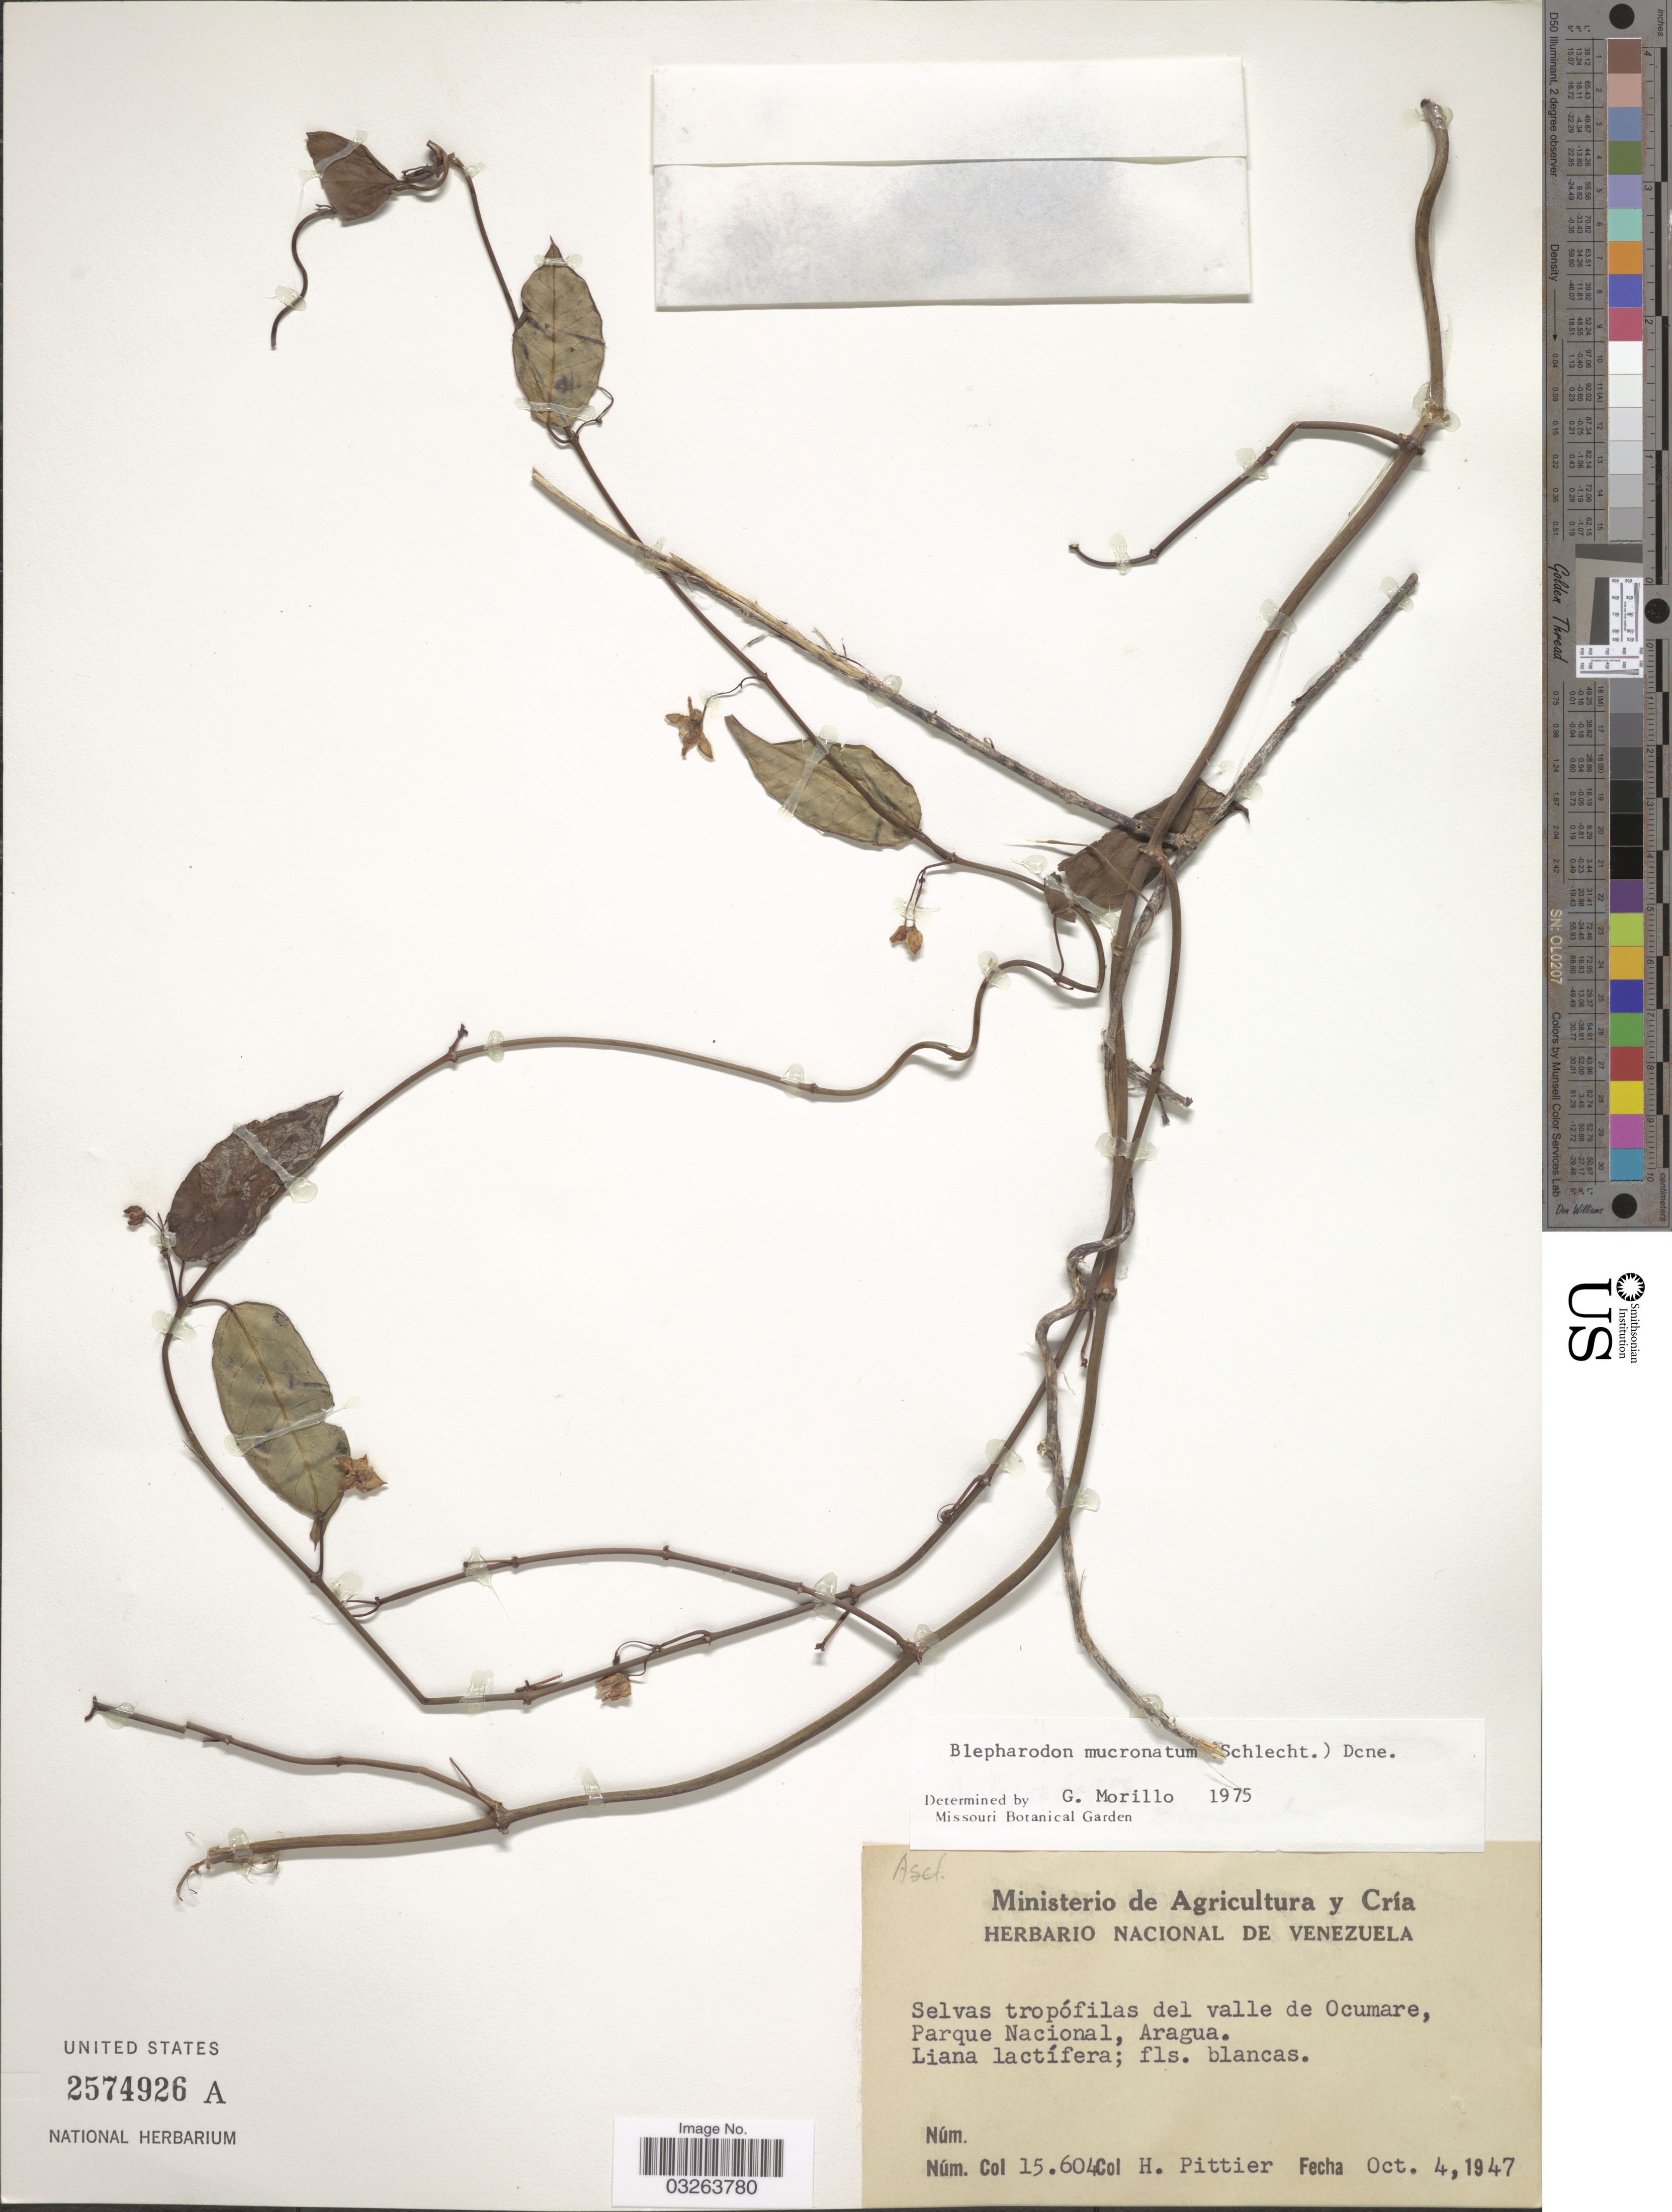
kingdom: Plantae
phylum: Tracheophyta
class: Magnoliopsida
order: Gentianales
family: Apocynaceae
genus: Blepharodon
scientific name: Blepharodon mucronatum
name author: (Schltdl.) Decne.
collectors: H. F. Pittier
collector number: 15604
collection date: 1947-10-04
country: Venezuela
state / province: Aragua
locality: Selvas tropófilas del valle de Ocumare, Parque Nacional.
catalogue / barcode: US 2574926A